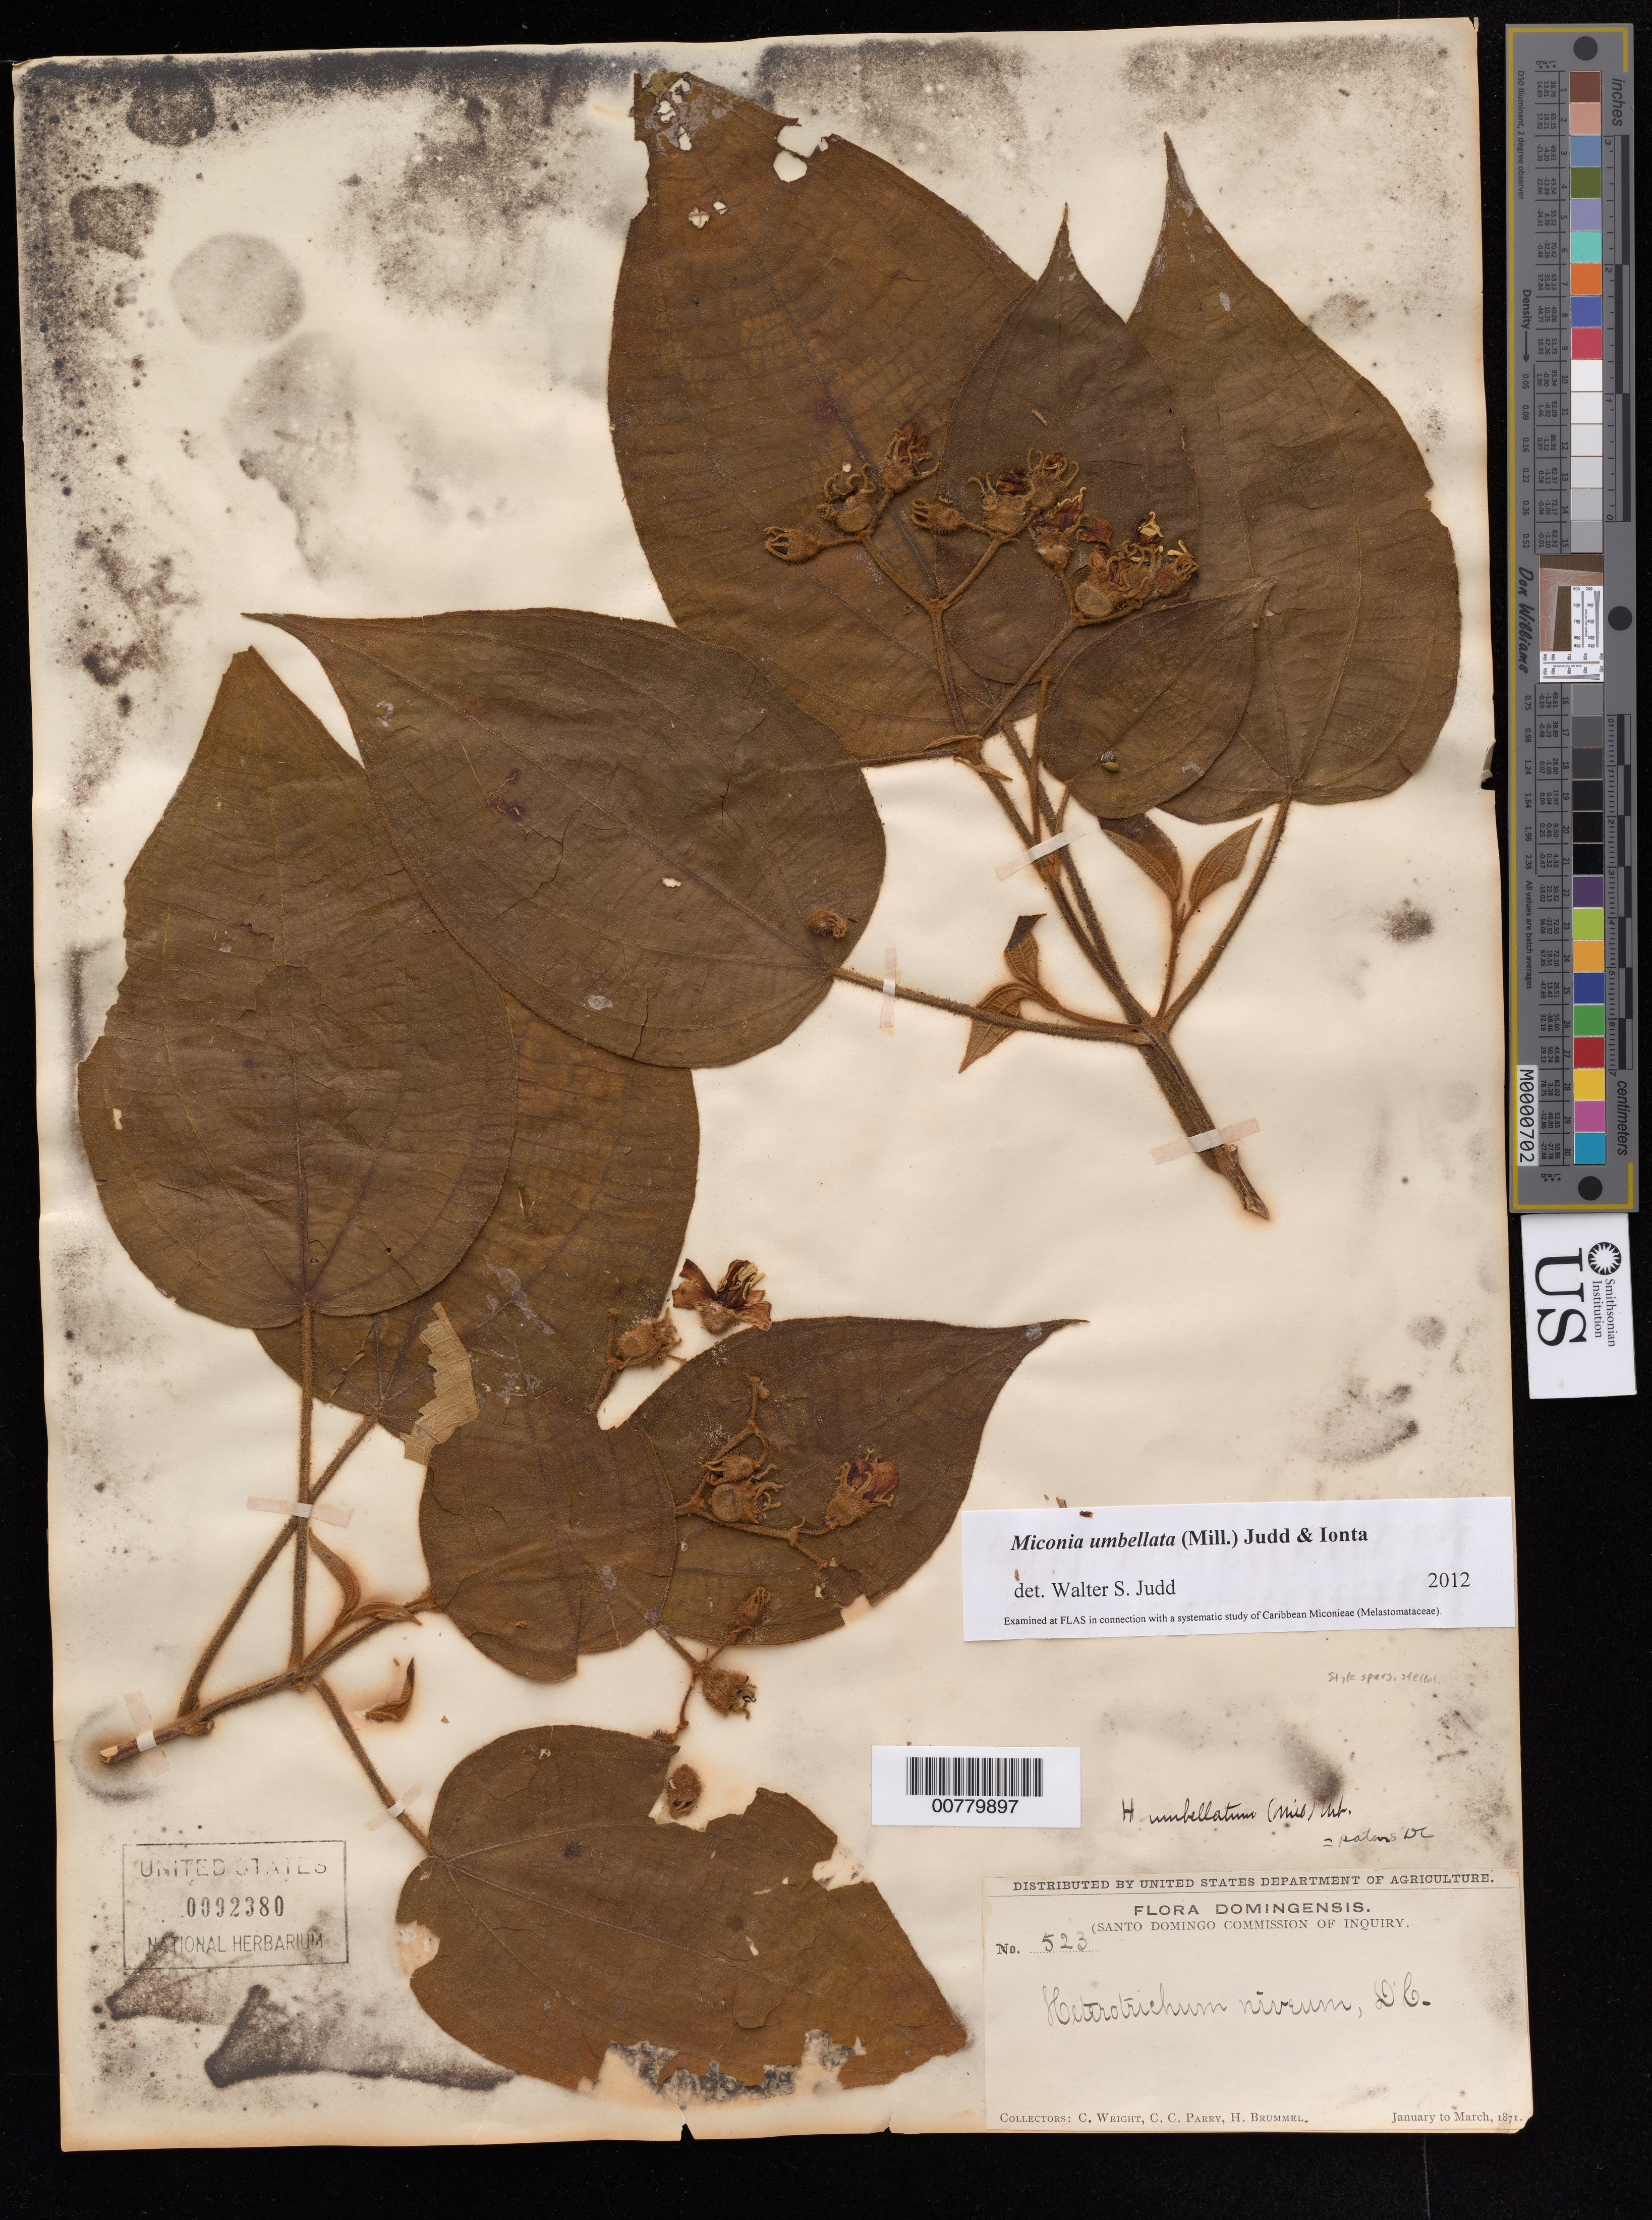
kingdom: Plantae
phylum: Tracheophyta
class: Magnoliopsida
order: Myrtales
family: Melastomataceae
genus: Miconia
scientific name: Miconia umbellata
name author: (Mill.) Judd & Ionta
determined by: Judd, Walter S.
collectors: C. Wright, C. C. Parry & H. Brummel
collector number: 523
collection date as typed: Jan 1871 to -- Mar 1871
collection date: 1871-01/1871-03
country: Dominican Republic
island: Hispaniola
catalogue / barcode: US 92380